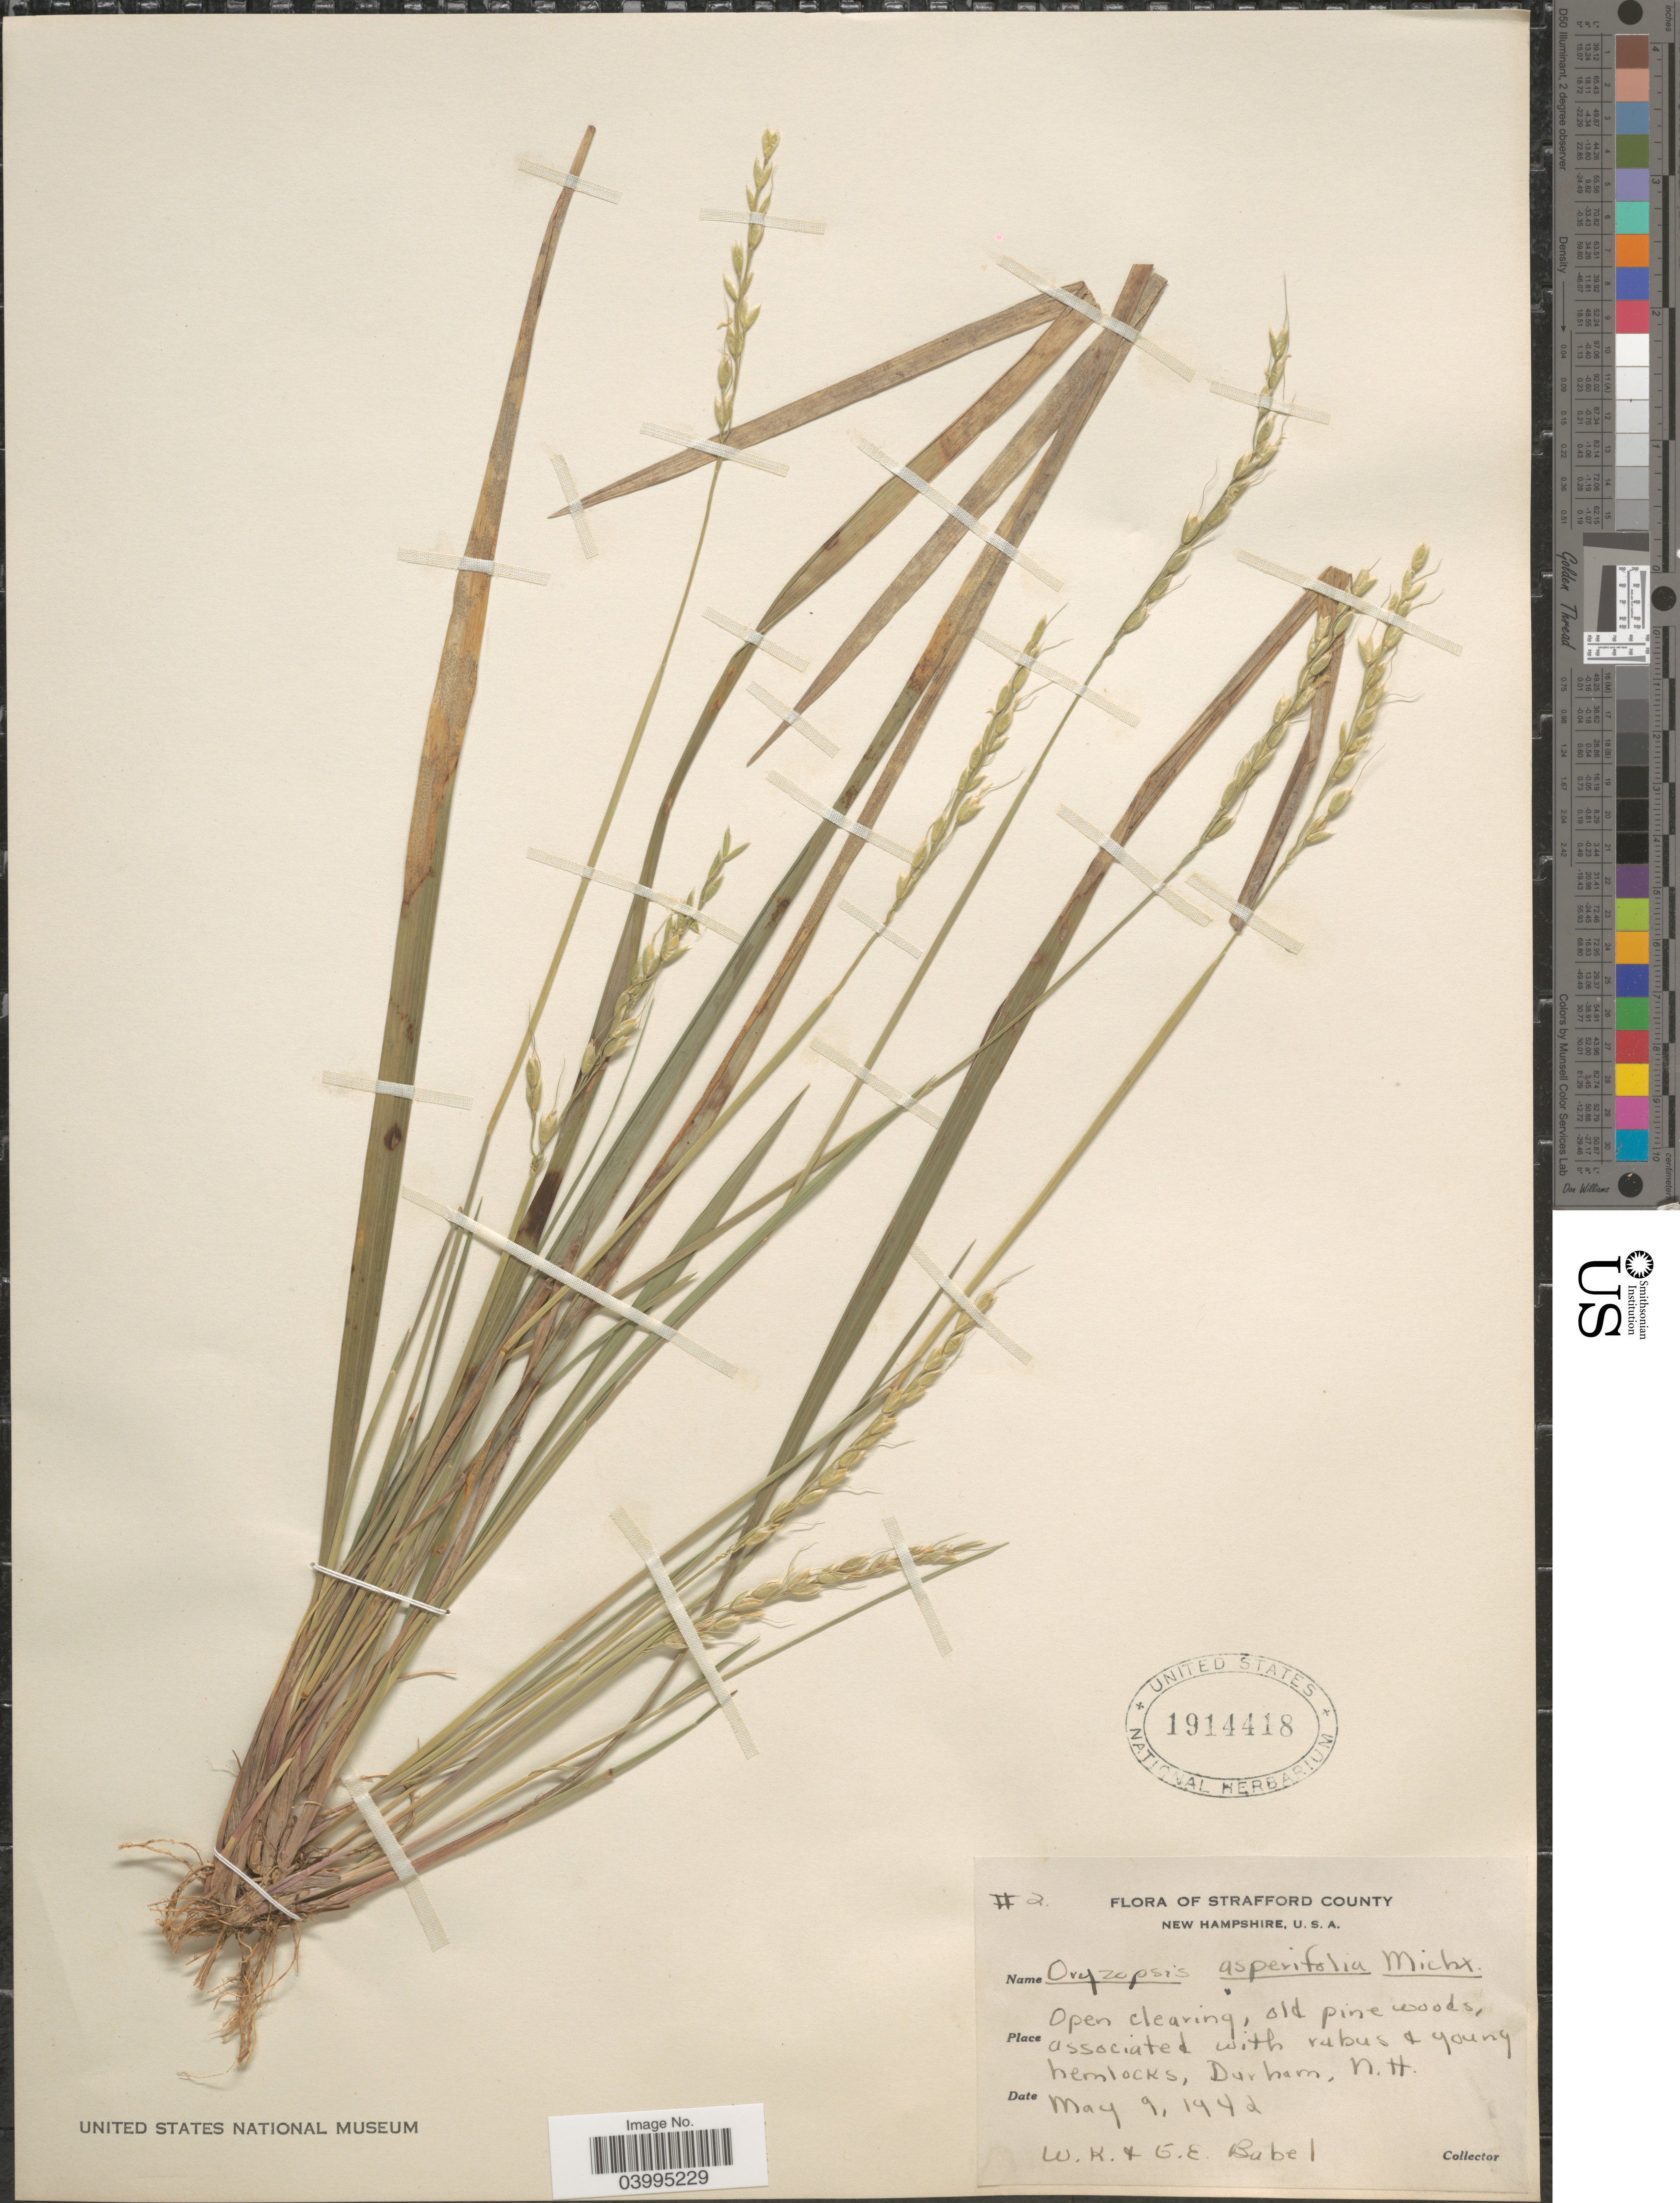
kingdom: Plantae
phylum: Tracheophyta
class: Liliopsida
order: Poales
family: Poaceae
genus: Oryzopsis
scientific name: Oryzopsis asperifolia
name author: Michx.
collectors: W. Babel & G. Babel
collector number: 2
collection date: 1942-05-09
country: United States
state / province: New Hampshire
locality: Strafford County. Open clearing, old pine woods, associated with rubus & young hemlocks, Durham.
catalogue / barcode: US 1914418